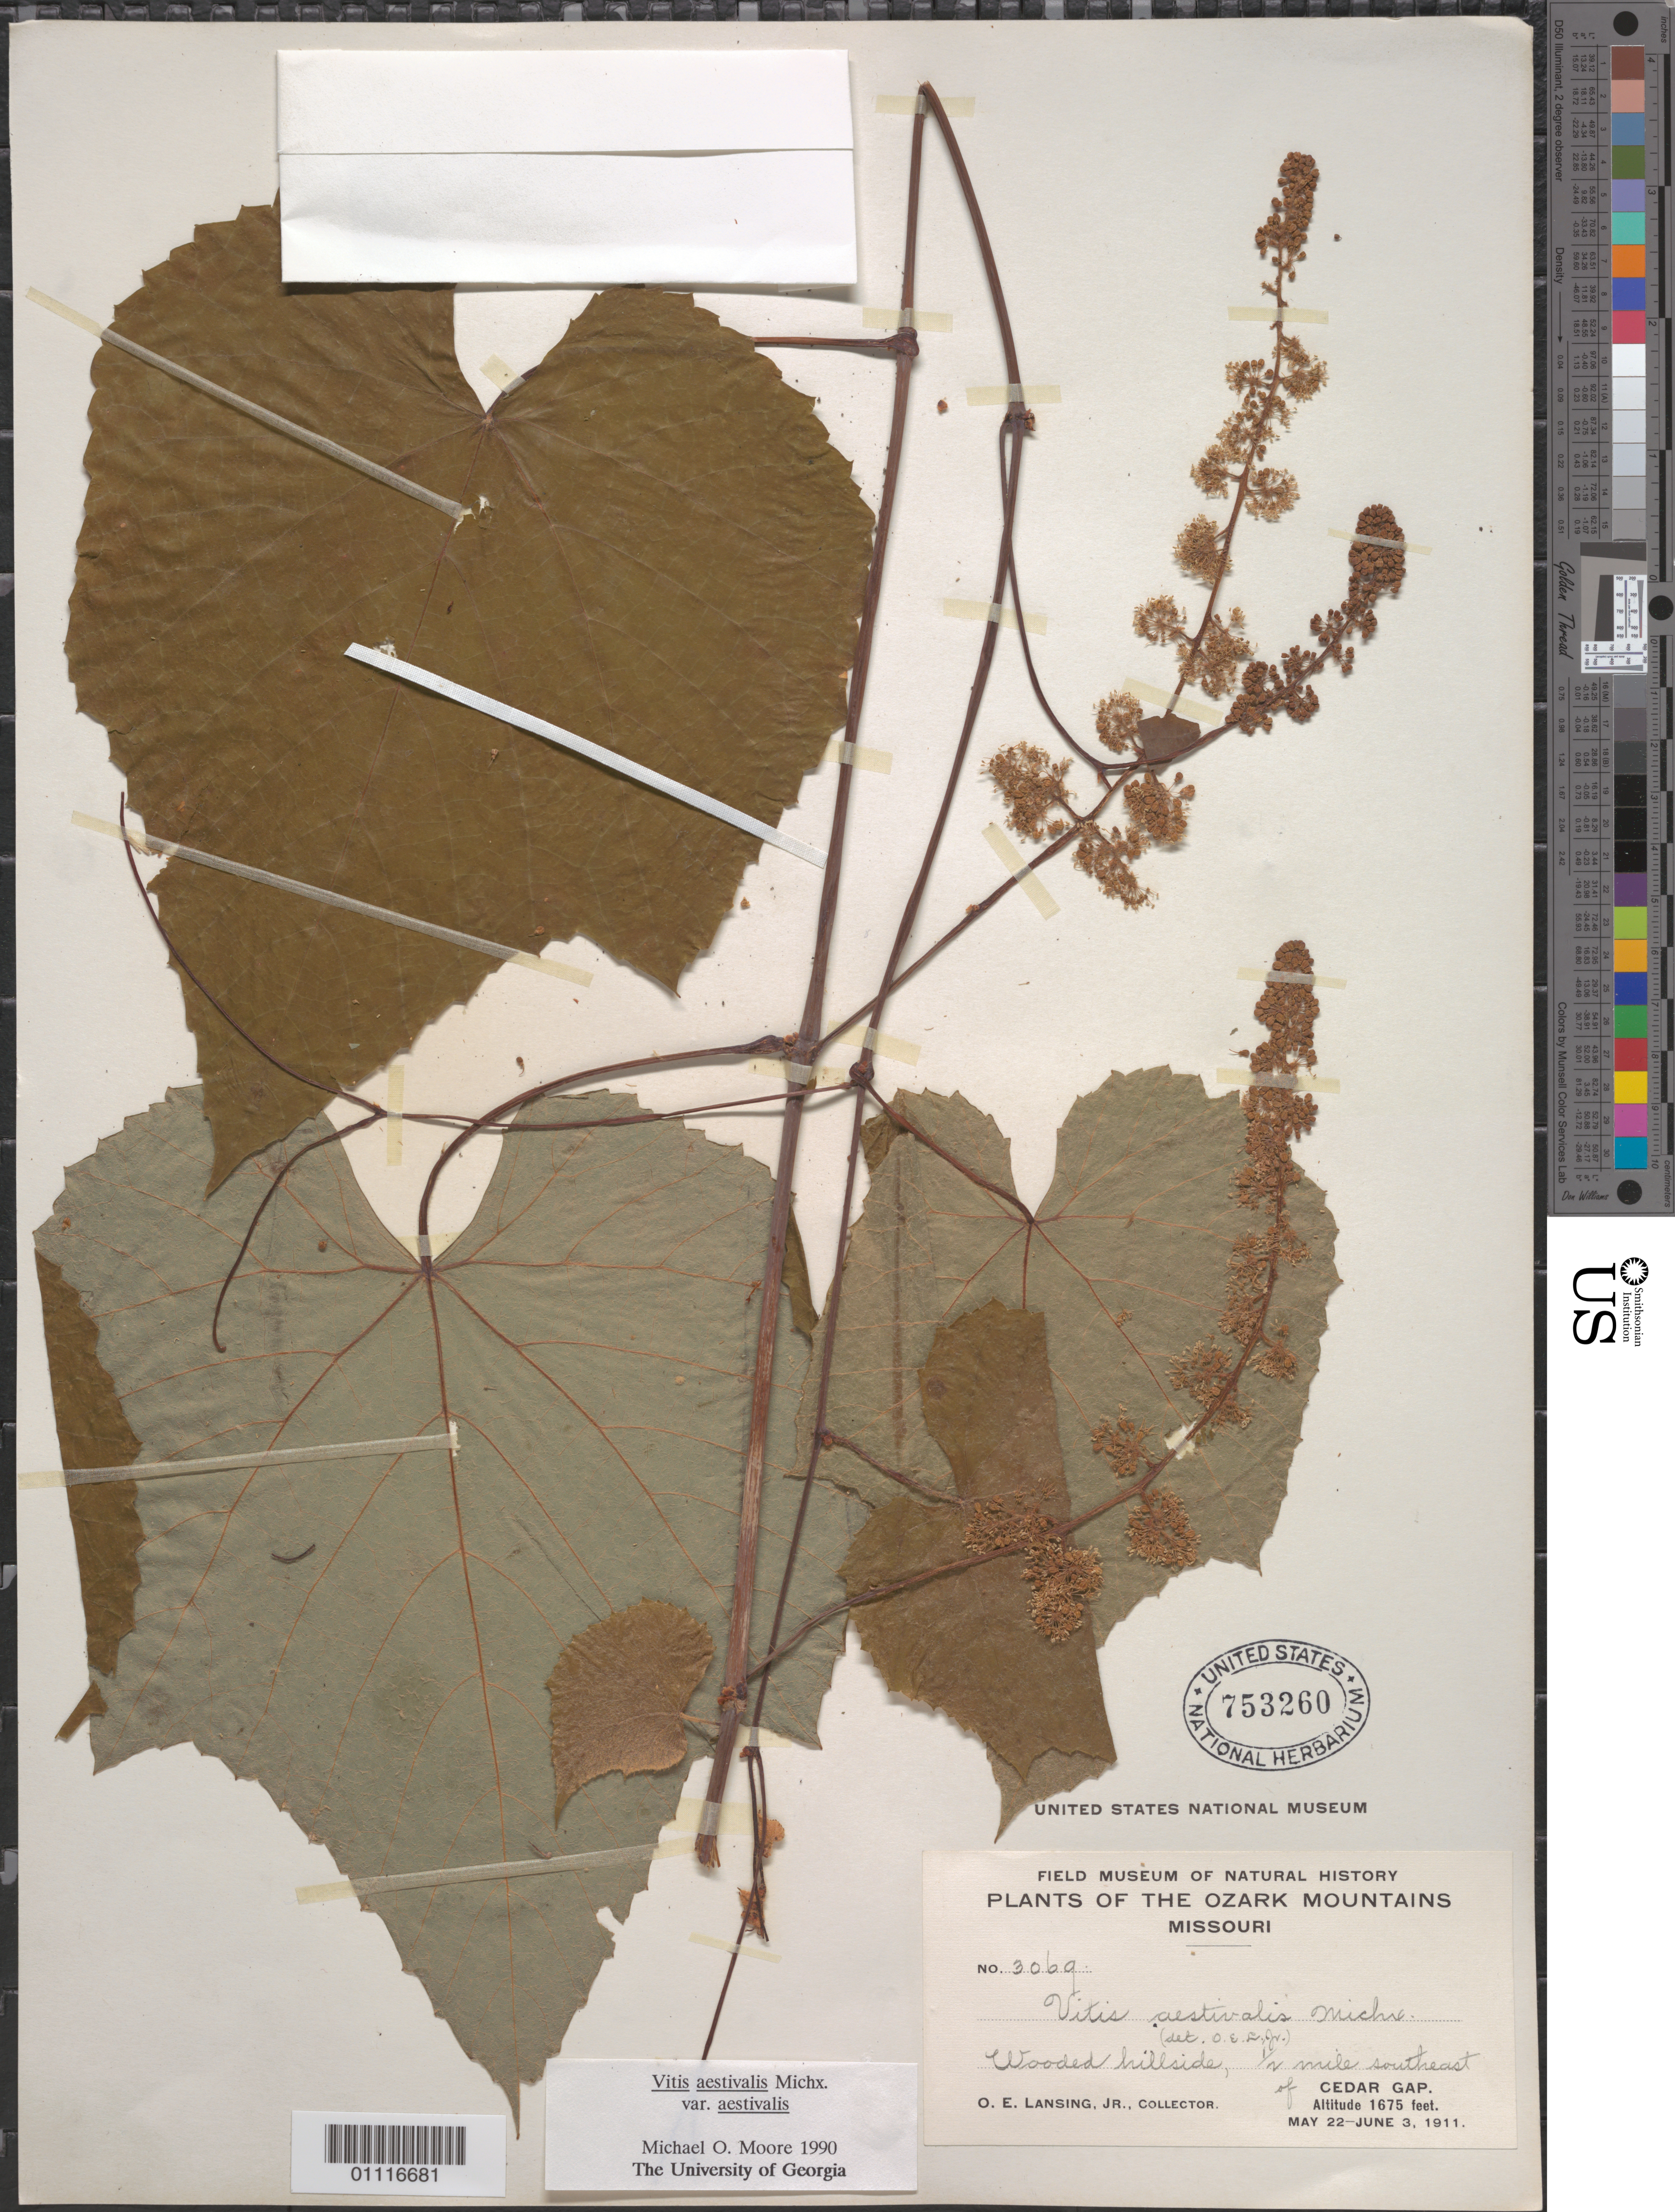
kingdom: Plantae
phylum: Tracheophyta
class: Magnoliopsida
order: Vitales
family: Vitaceae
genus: Vitis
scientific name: Vitis aestivalis var. aestivalis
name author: Michx.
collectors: O. Lansing Jr.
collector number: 3069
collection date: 1911-05-22/1911-06-03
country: United States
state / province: Missouri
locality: Ozark Mountains, wooded hillside, 1/2 mile southeast of Cedar Gap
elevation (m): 511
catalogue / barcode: US 753260